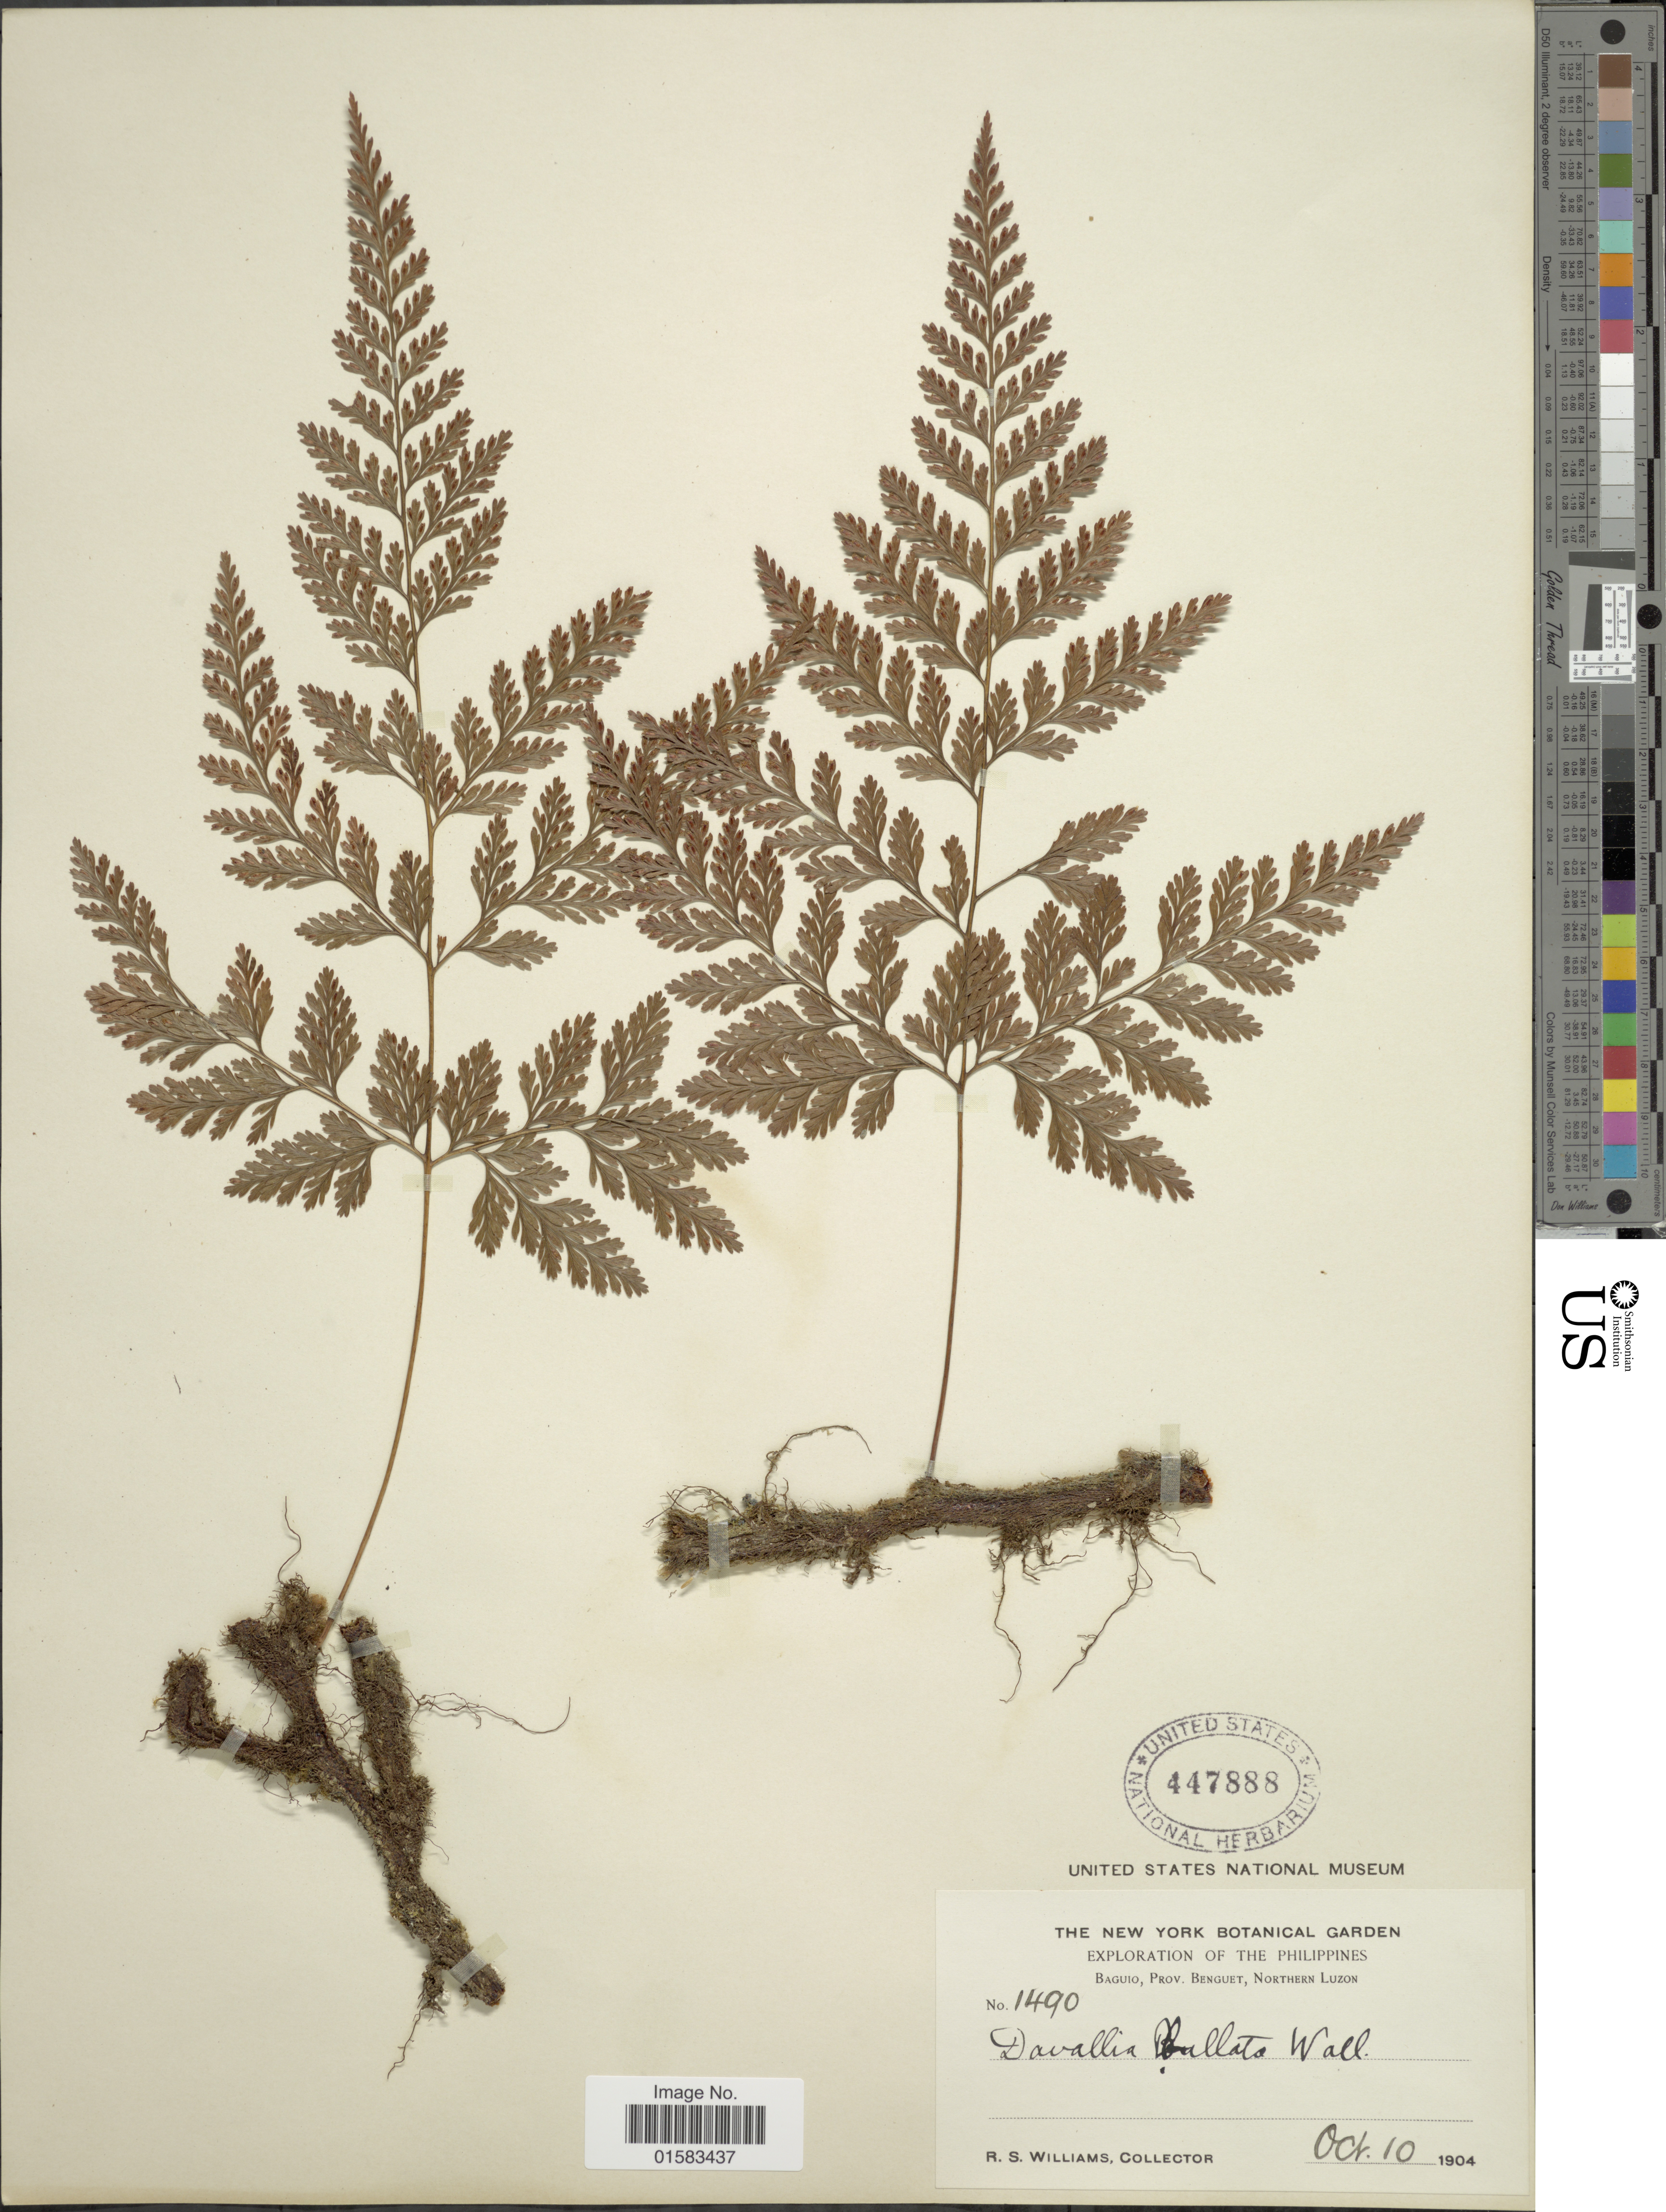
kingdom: Plantae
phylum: Tracheophyta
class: Polypodiopsida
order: Polypodiales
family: Davalliaceae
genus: Davallia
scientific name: Davallia trichomanoides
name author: Blume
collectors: R. S. Williams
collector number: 1490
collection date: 1904-10-10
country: Philippines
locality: Baguio, Prov. Benguet, Northern Luzon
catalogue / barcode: US 447888